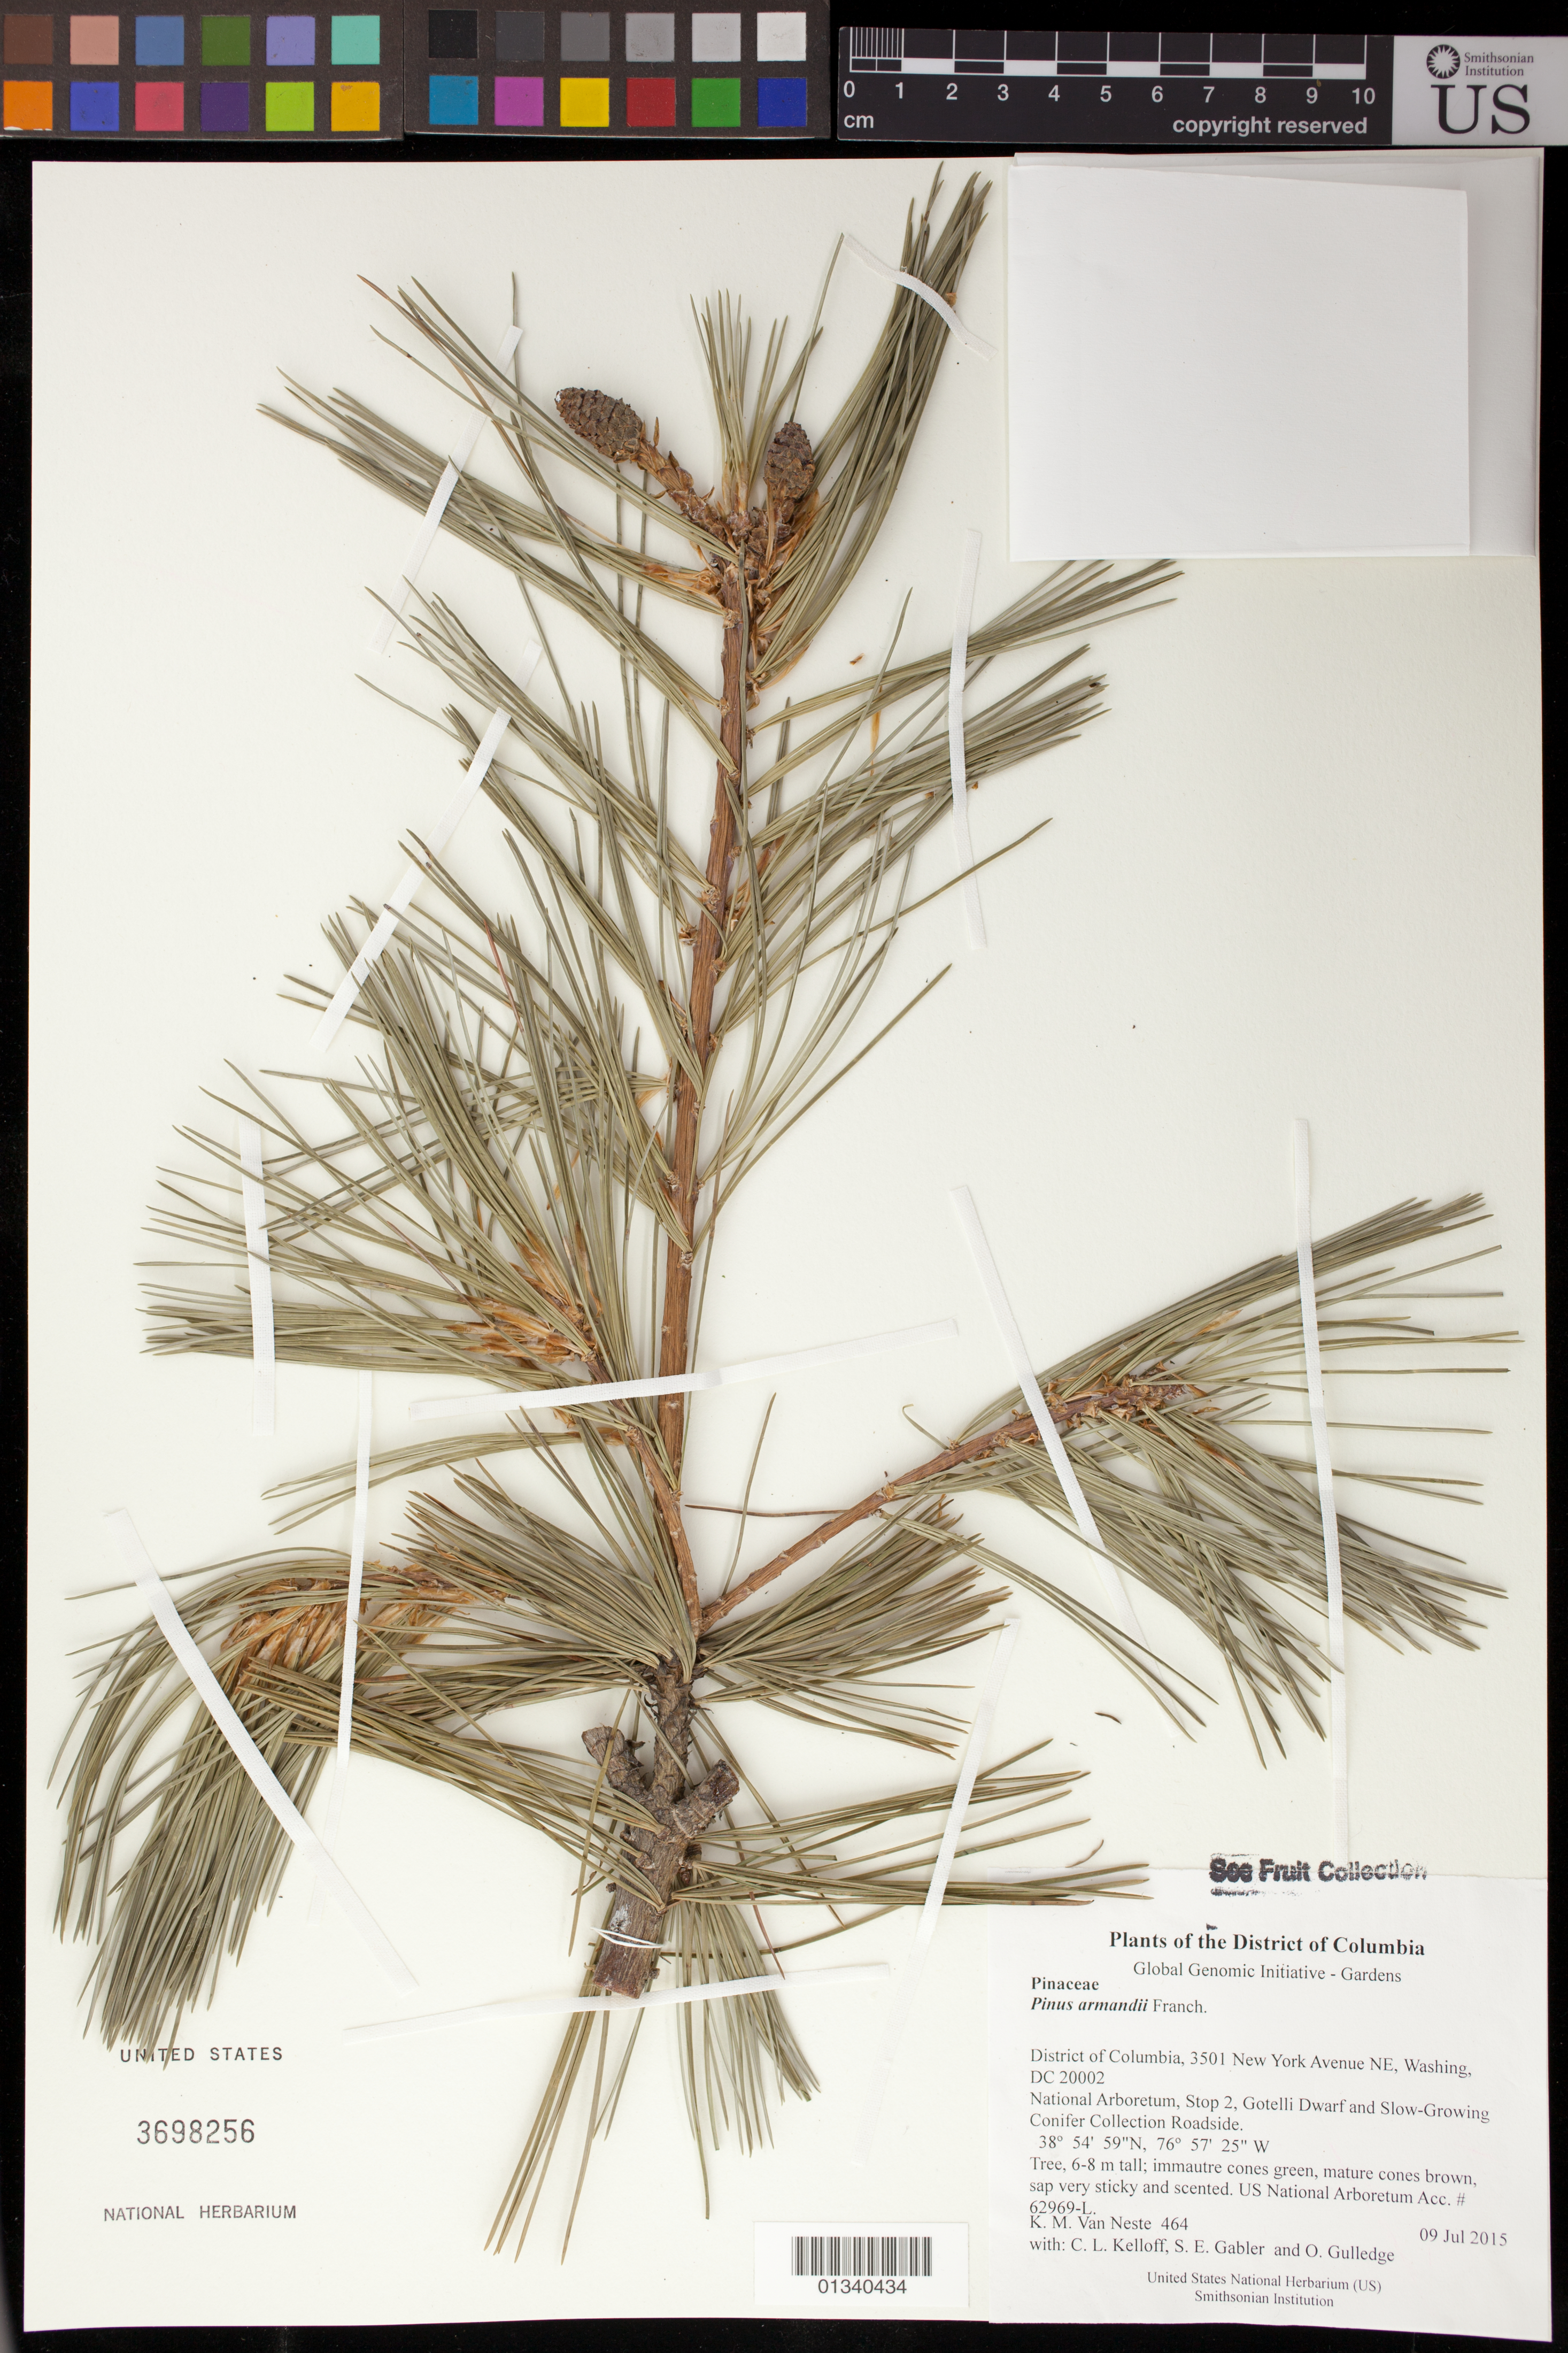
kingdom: Plantae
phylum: Tracheophyta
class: Pinopsida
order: Pinales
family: Pinaceae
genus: Pinus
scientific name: Pinus armandii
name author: Franch.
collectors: K. M. Van Neste, C. L. Kelloff, S. E. Gabler & O. Gulledge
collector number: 464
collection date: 2015-07-09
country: United States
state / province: District of Columbia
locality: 3501 New York Avenue NE, Washing, DC 20002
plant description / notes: Pinus armandii NATIONAL ARBORETUM PROVENANCE INFO: USNA ACCESSION: 62969 RECEIVED: Pinus armandiiseed7/19/1991 PROVENANCE CODE: G FULL PROVENANCE: from a cultivated plant not of known wild origin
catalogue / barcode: US 3698256